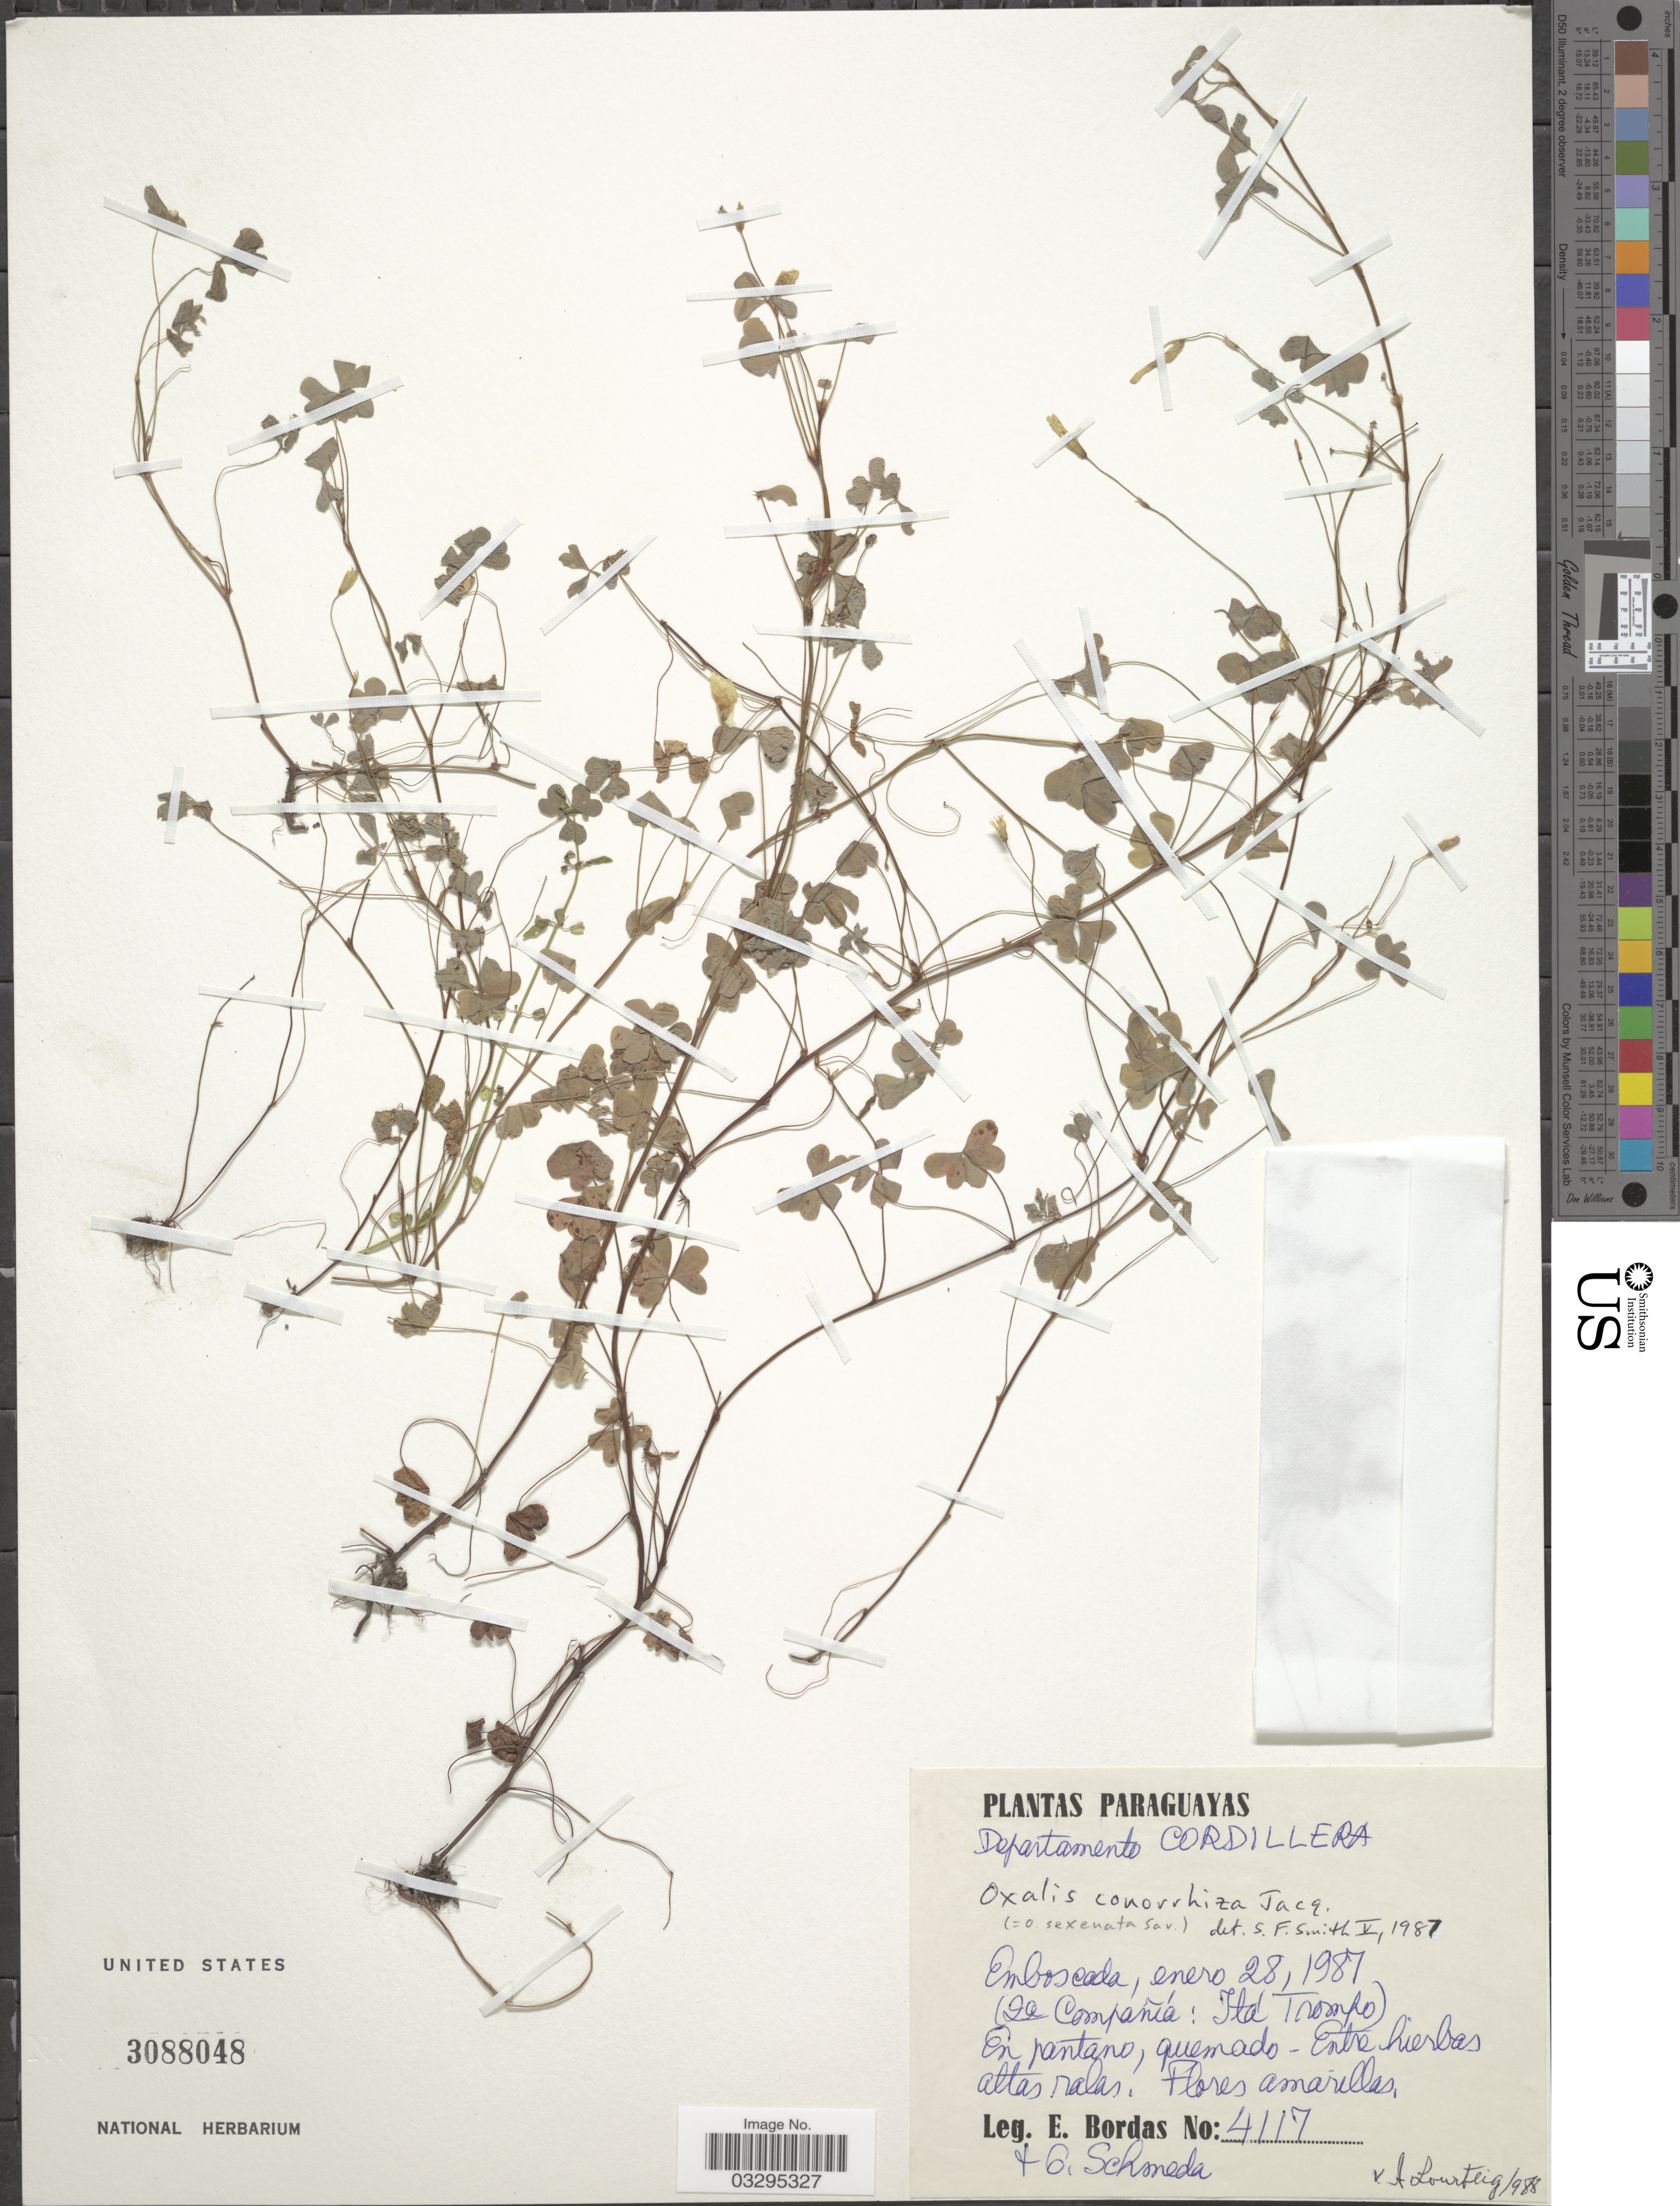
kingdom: Plantae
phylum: Tracheophyta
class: Magnoliopsida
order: Oxalidales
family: Oxalidaceae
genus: Oxalis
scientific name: Oxalis conorrhiza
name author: Jacq.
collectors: E. Bordas & G. Schmeda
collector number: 4117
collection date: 1987-01-28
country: Paraguay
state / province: Cordillera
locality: Departamento Cordillera. Emboscada. (La Compañía: Ha' Trompo).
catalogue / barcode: US 3088048